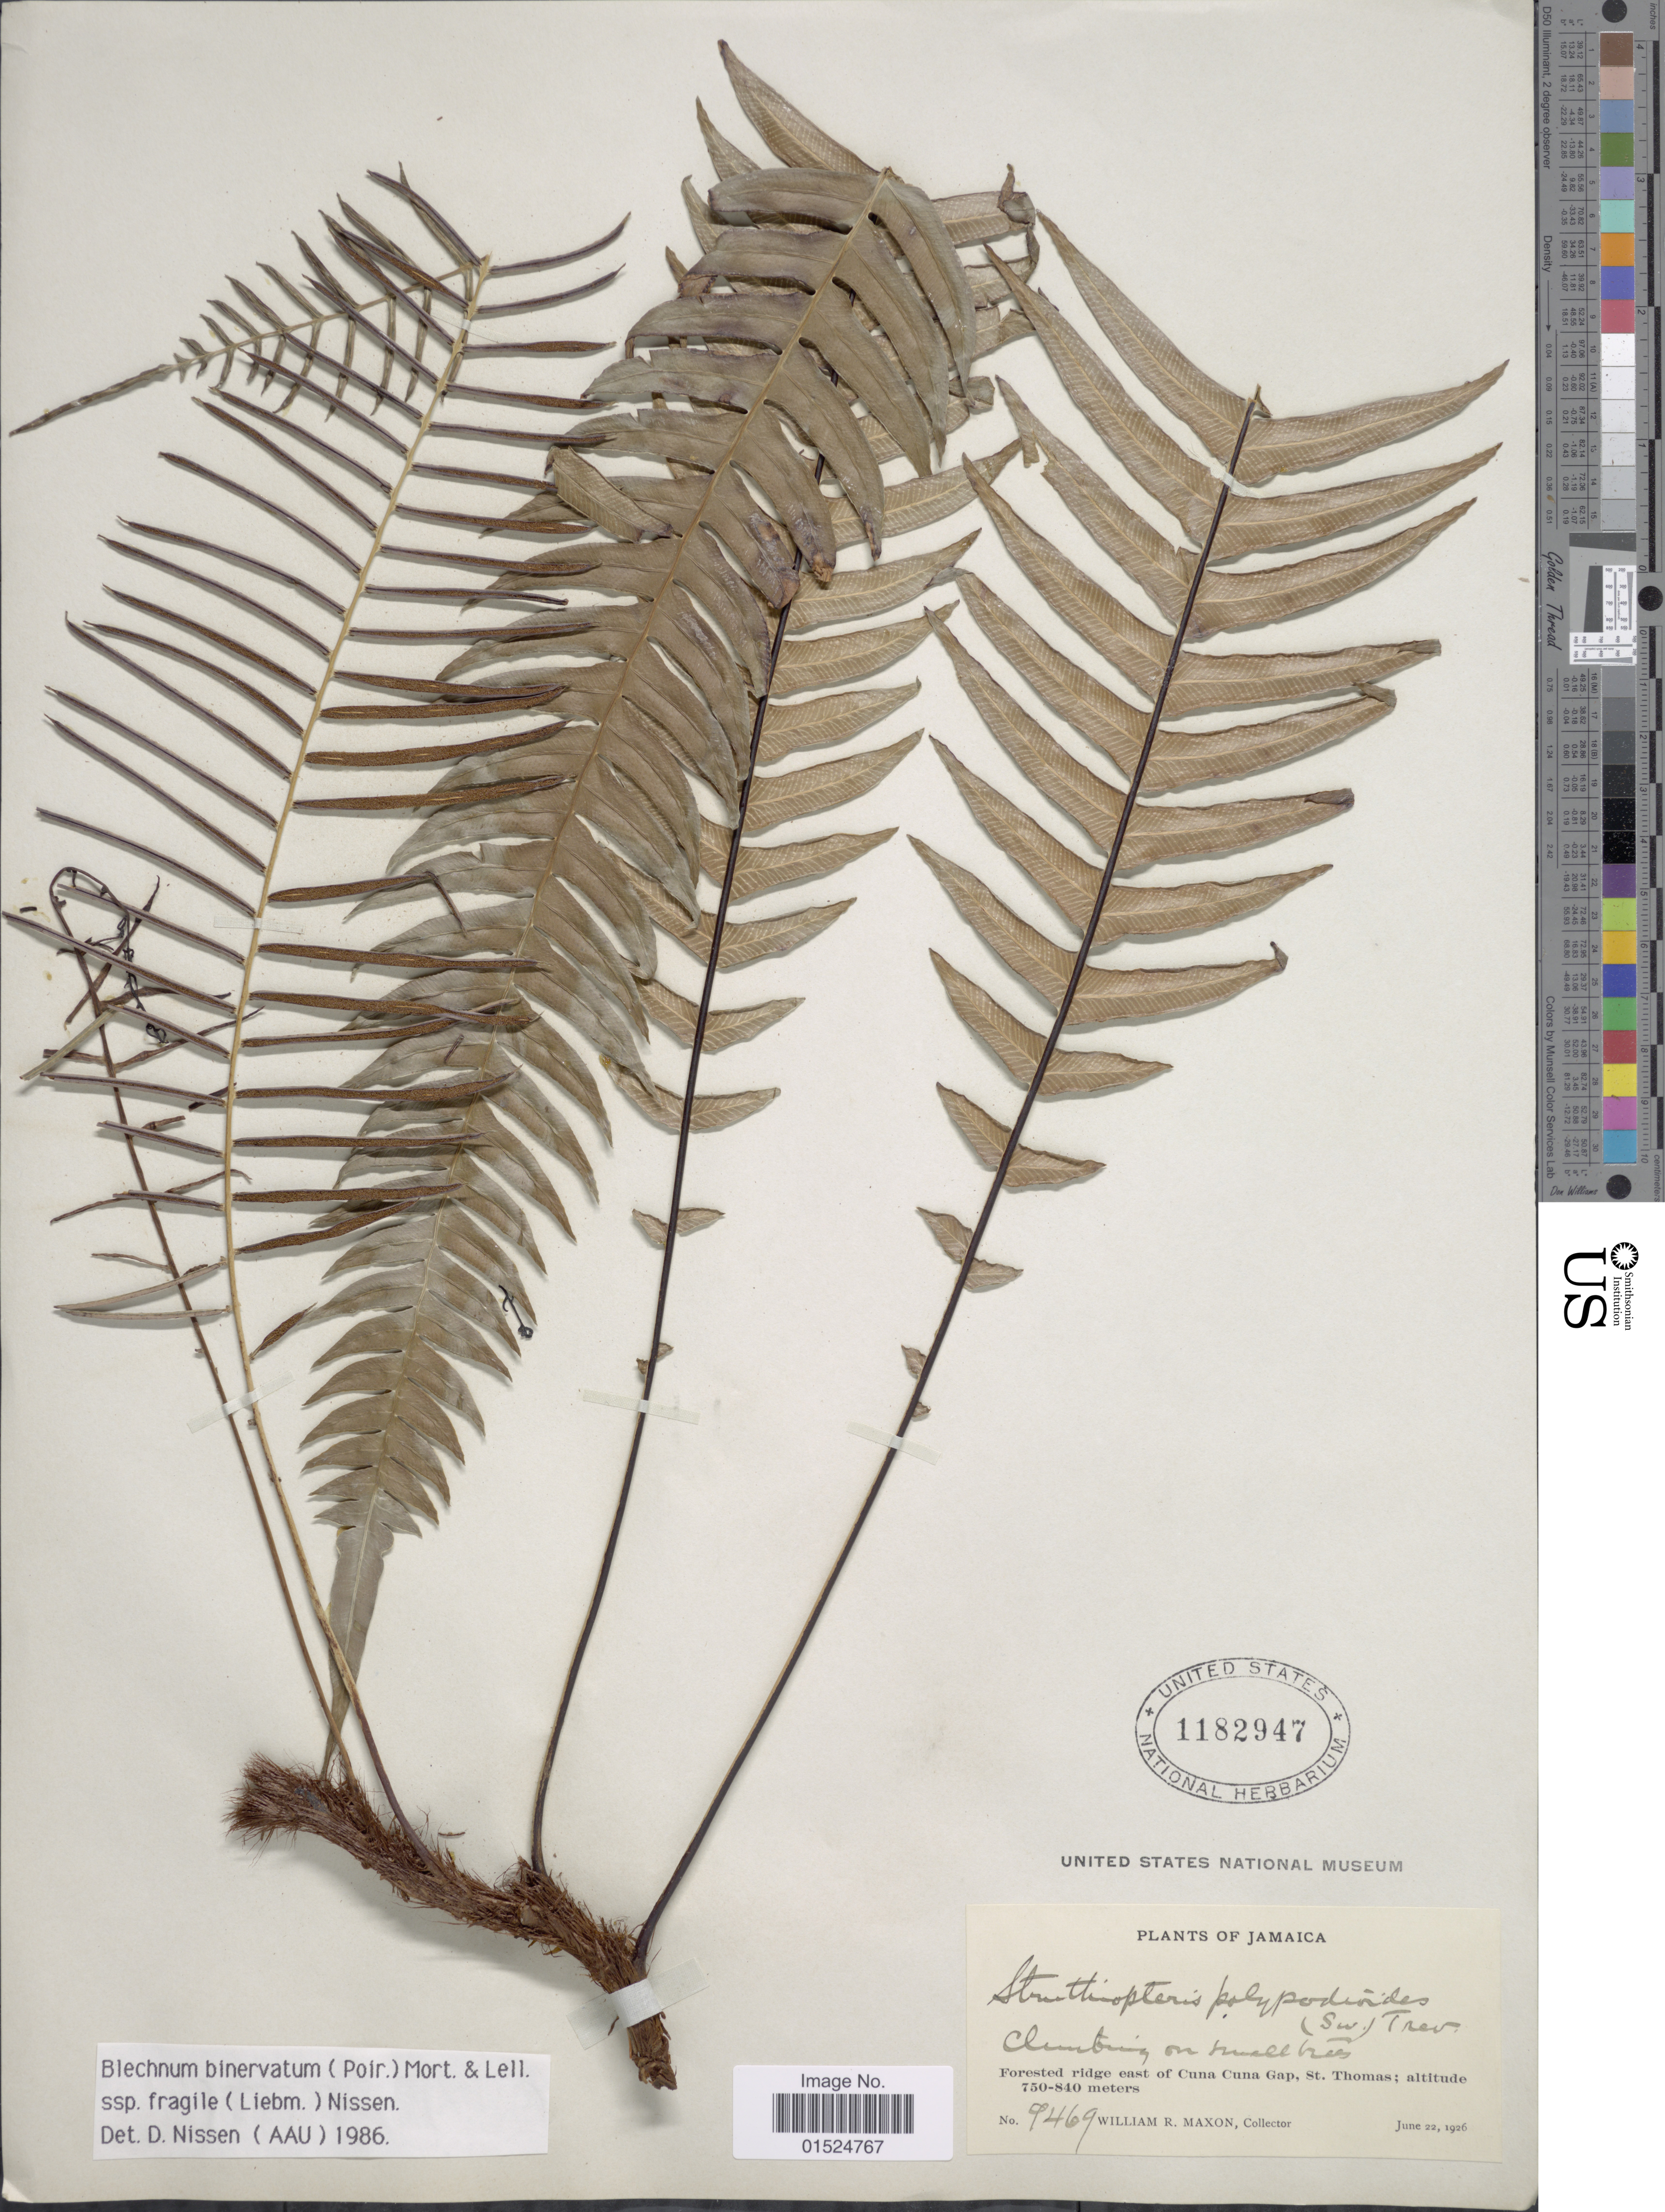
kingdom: Plantae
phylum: Tracheophyta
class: Polypodiopsida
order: Polypodiales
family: Blechnaceae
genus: Blechnum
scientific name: Blechnum fragile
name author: (Liebm.) C.V. Morton & Lellinger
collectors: W. R. Maxon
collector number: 9469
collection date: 1926-06-22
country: Jamaica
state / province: Saint Thomas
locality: Forested ridge east of Cuna Cuna Gap, St. Thomas.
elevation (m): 750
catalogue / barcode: US 1182947